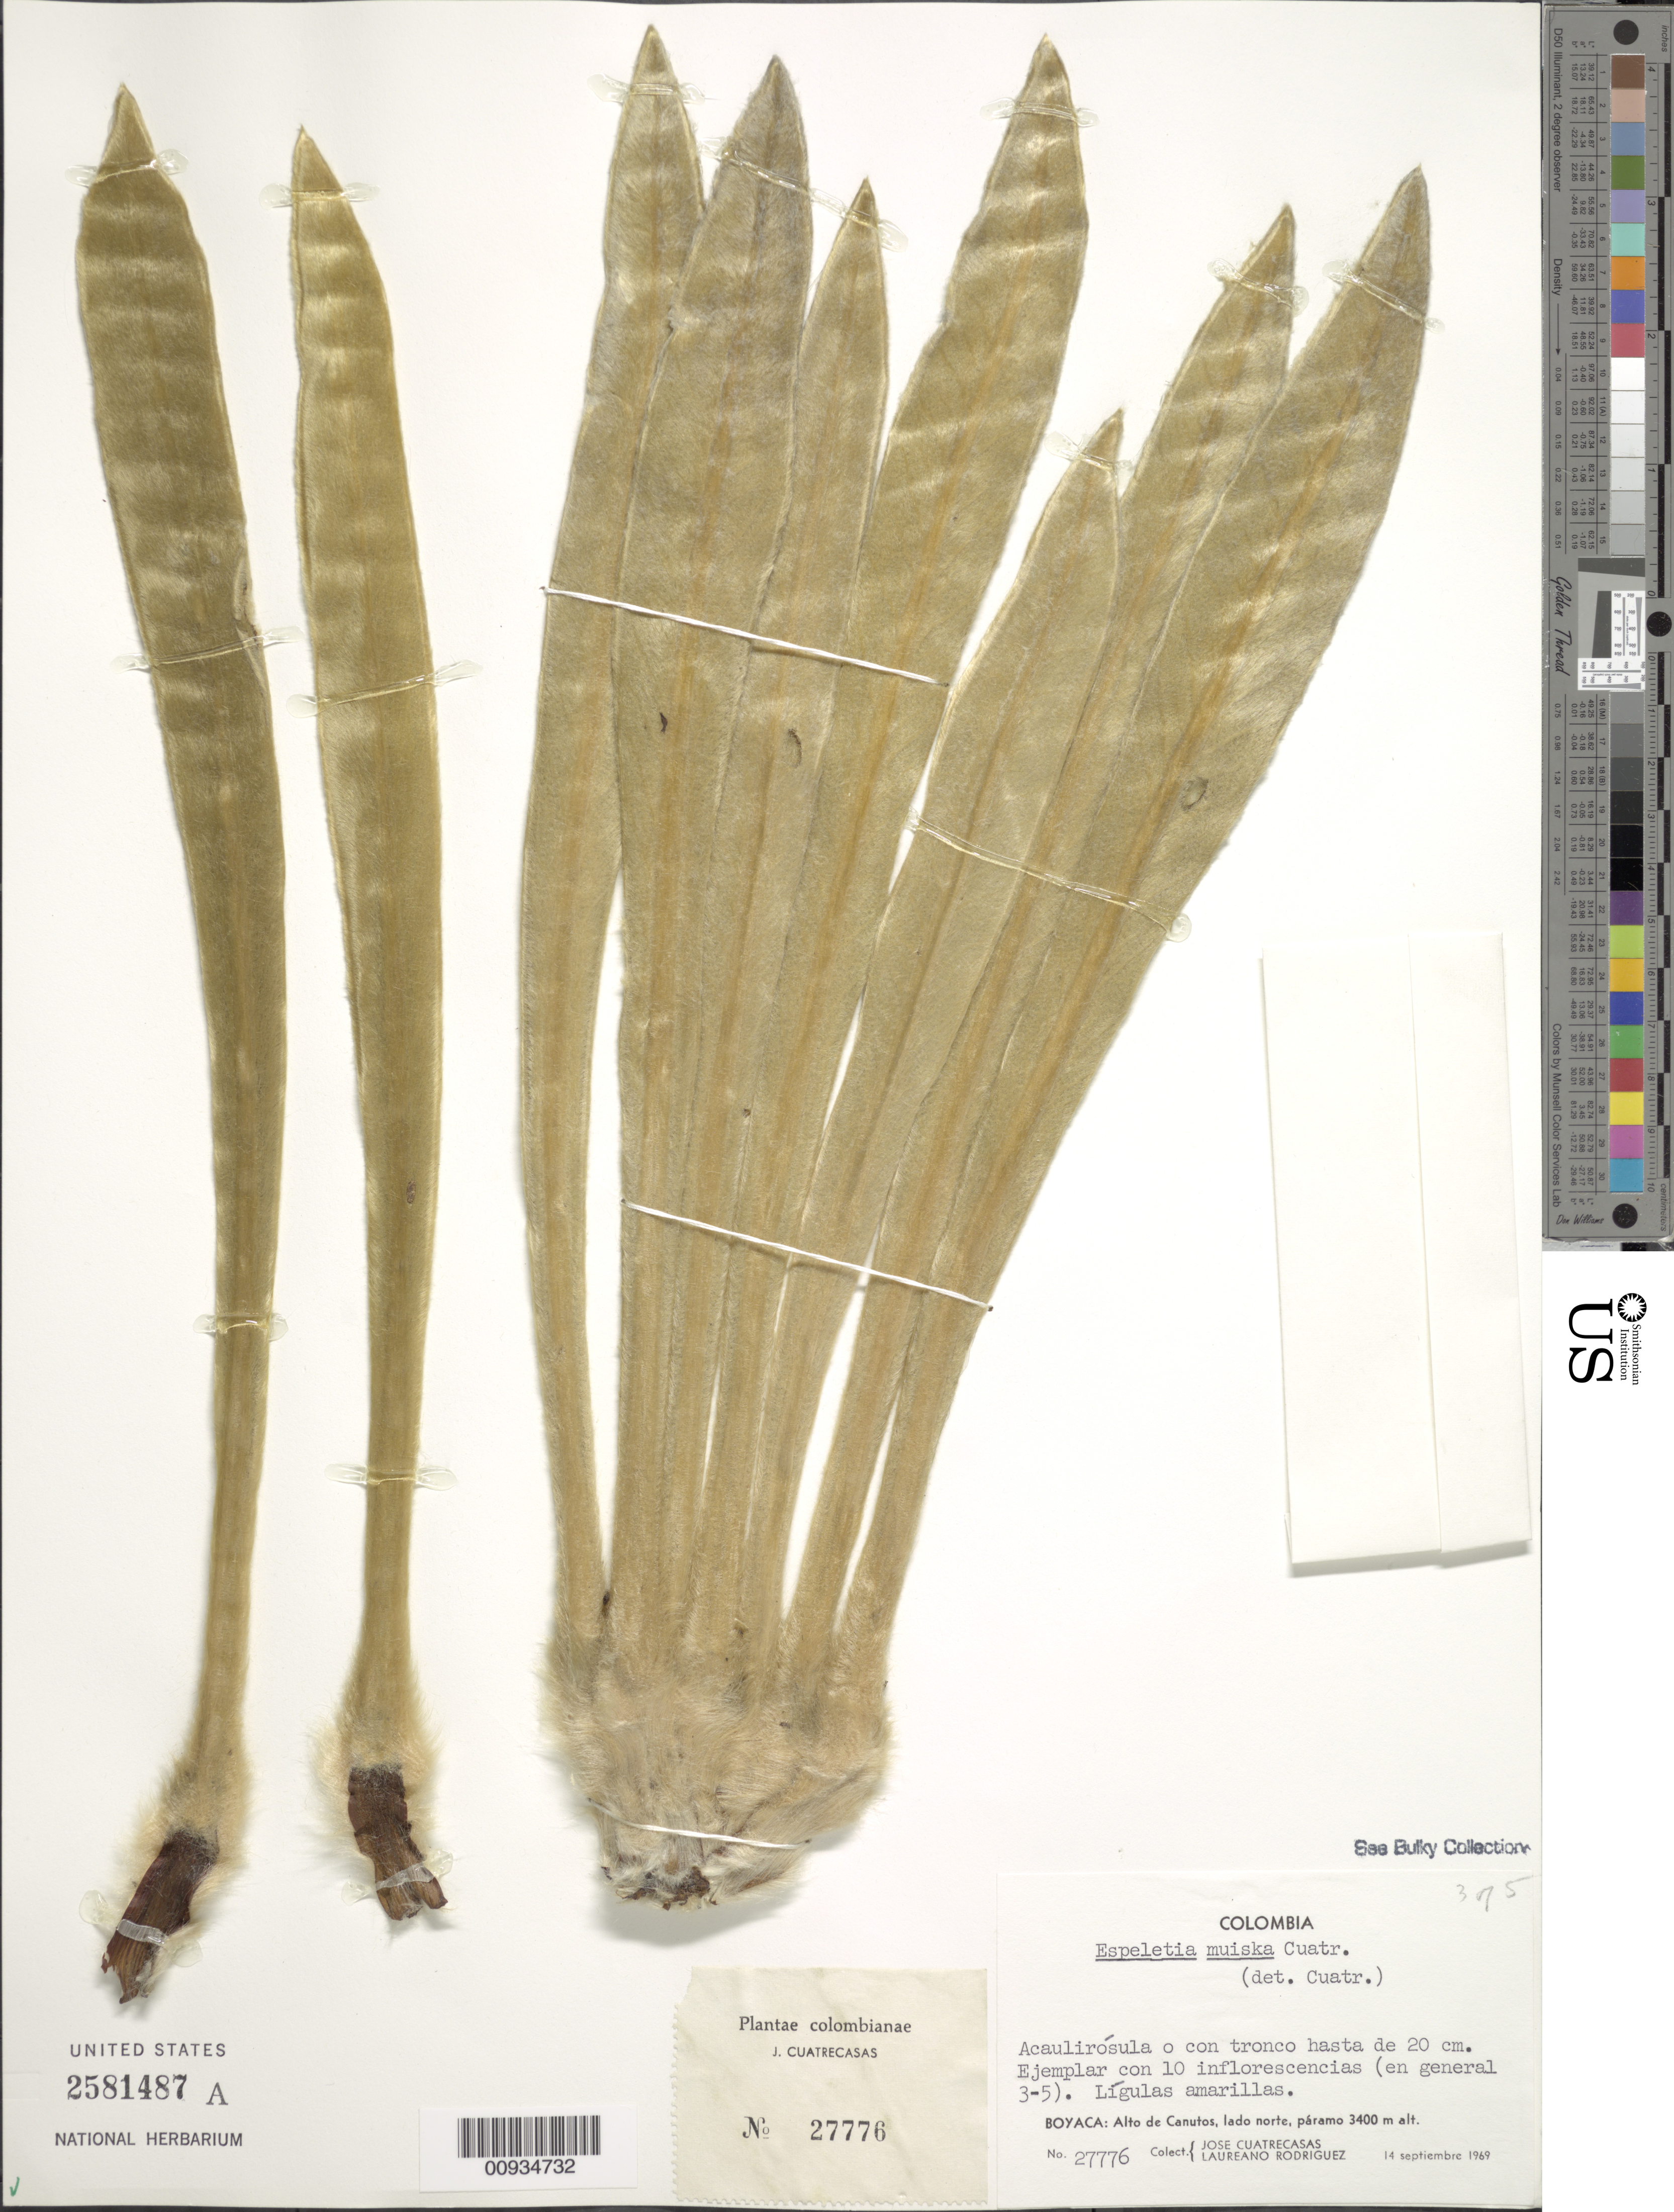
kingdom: Plantae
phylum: Tracheophyta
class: Magnoliopsida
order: Asterales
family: Asteraceae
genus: Espeletiopsis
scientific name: Espeletiopsis muiska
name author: (Cuatrec.) Cuatrec.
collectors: J. Cuatrecasas & L. Rodriguez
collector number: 27776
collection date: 1969-09-14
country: Colombia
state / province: Boyacá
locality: Boyacá: Alto de Canutos, lado norte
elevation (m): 3400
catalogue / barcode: US 2581487A